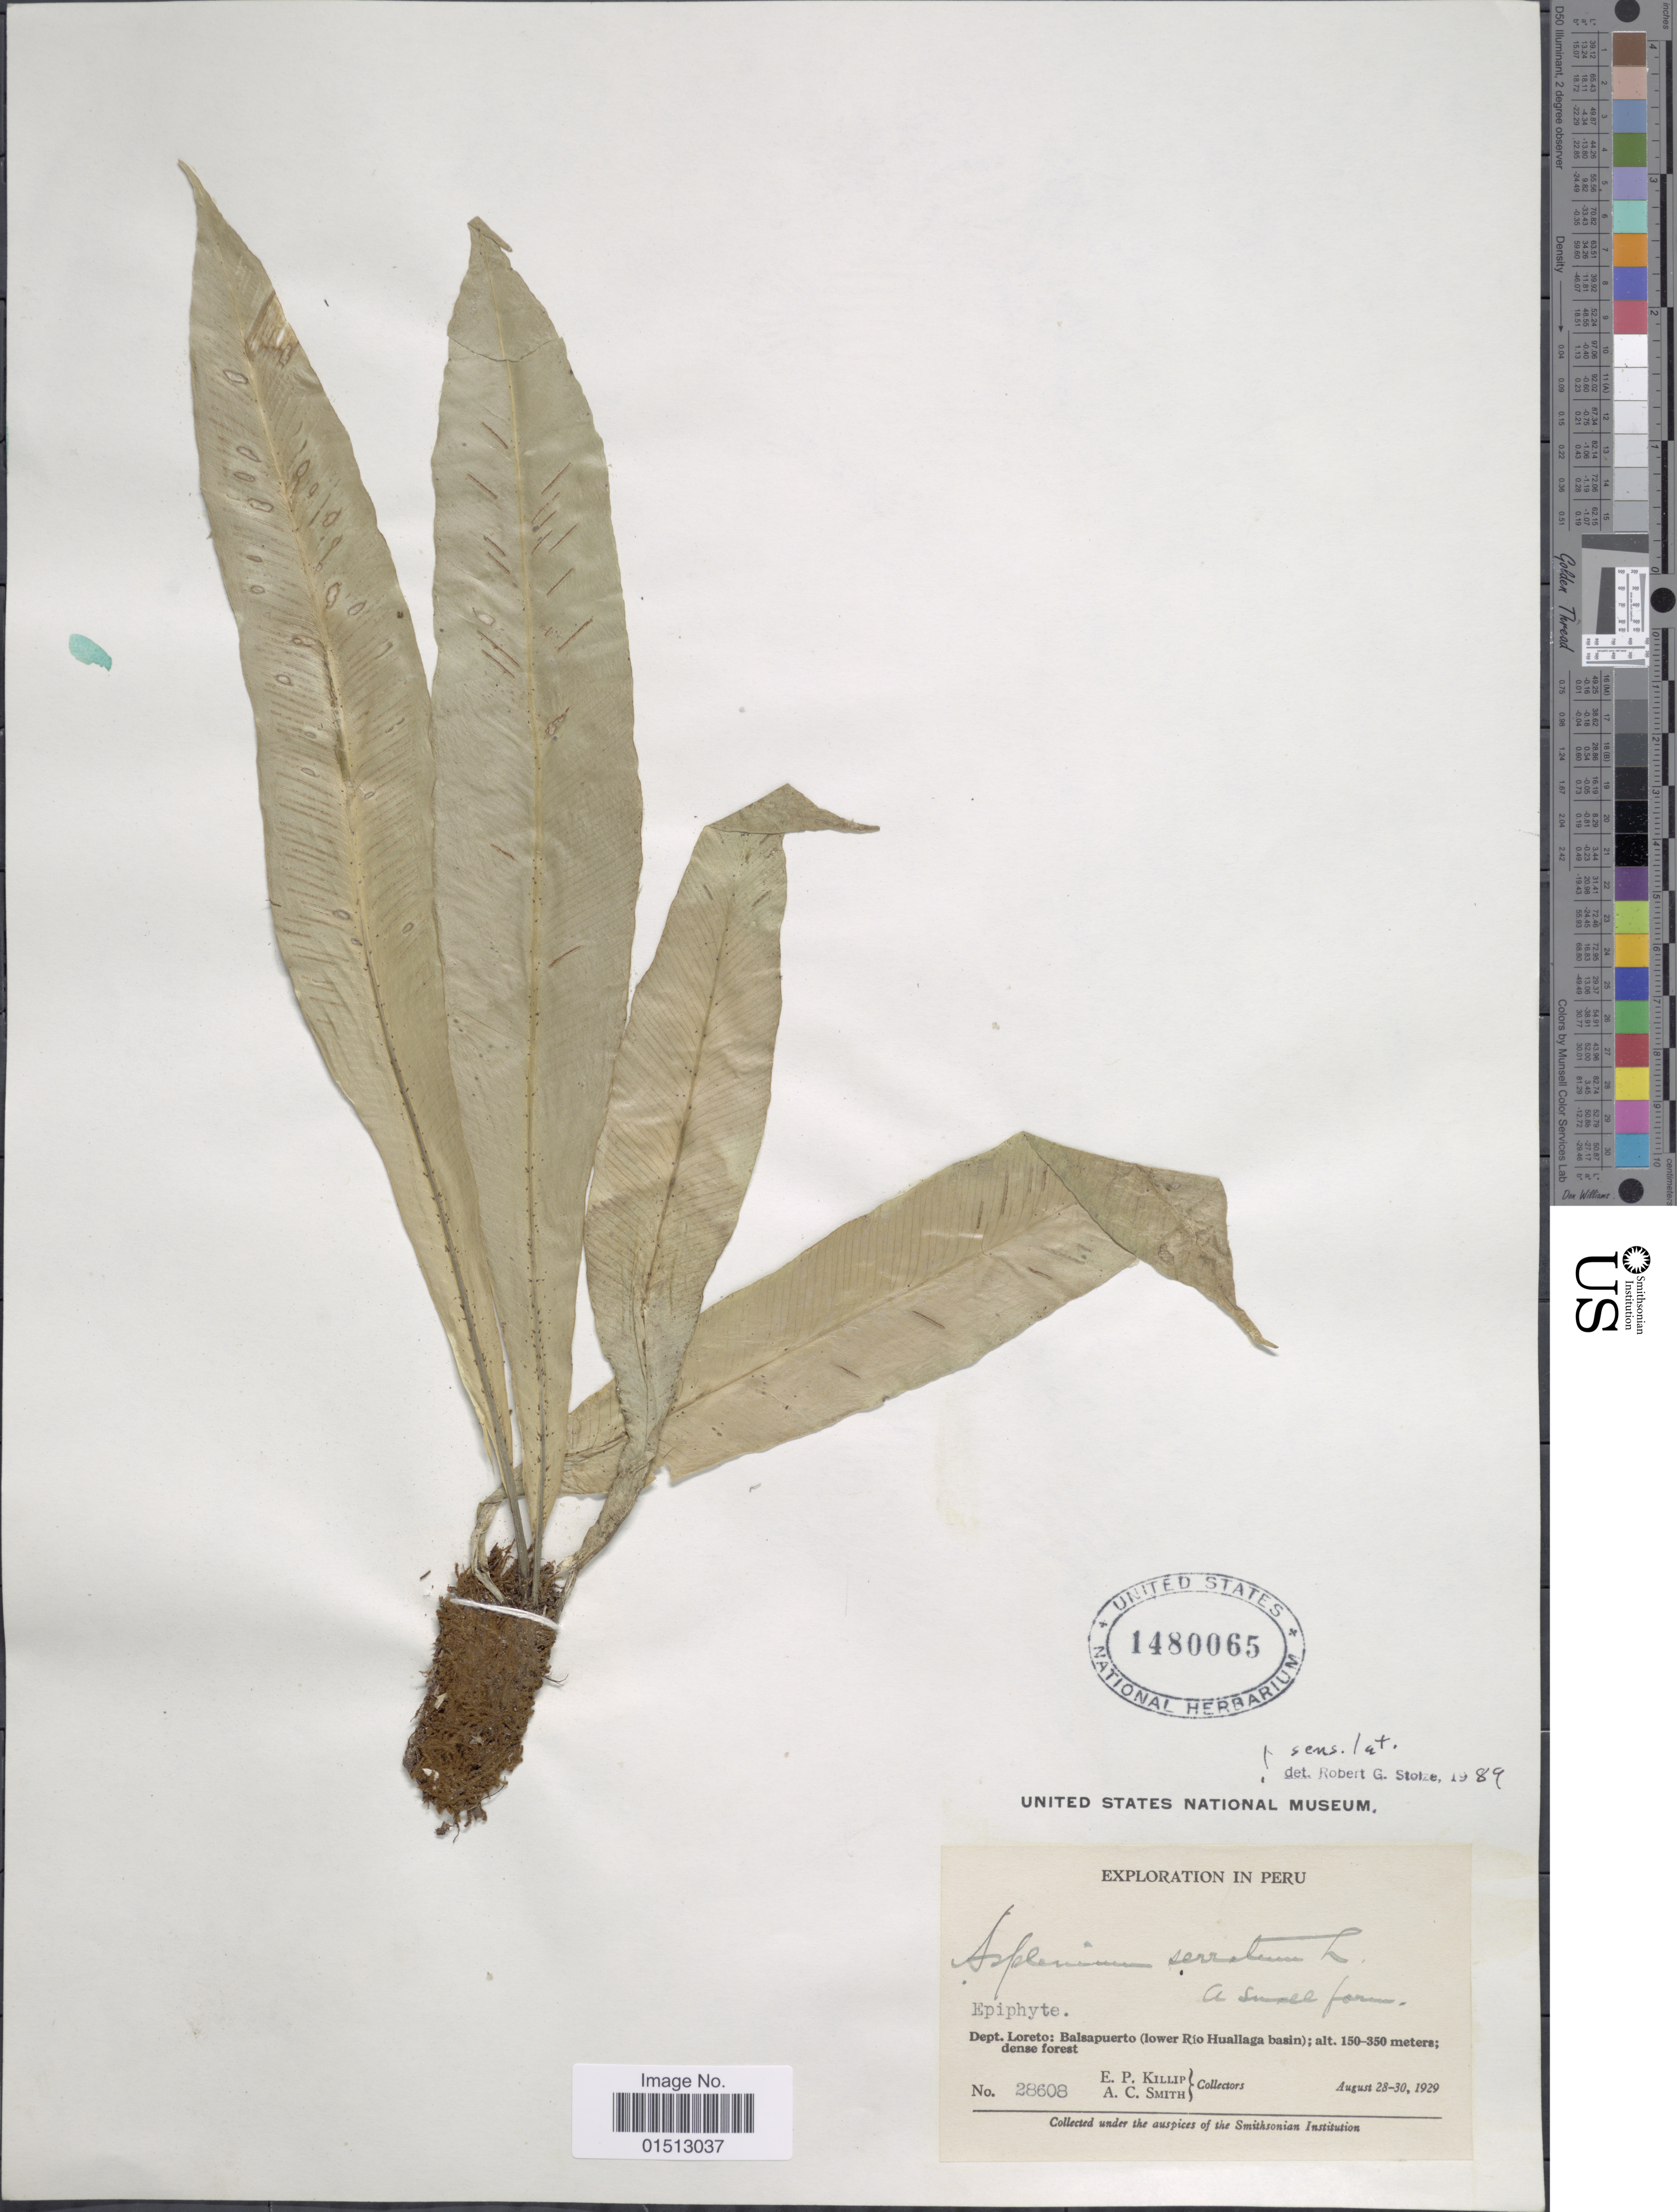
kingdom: Plantae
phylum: Tracheophyta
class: Polypodiopsida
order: Polypodiales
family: Aspleniaceae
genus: Asplenium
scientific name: Asplenium serratum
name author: L.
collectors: E. P. Killip & A. C. Smith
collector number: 28608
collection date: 1929-08-28/1929-08-30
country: Peru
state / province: Loreto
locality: Dept. Loreto: Balsapuerto (lower Rio Huallaga basin).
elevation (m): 150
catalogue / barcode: US 1480065